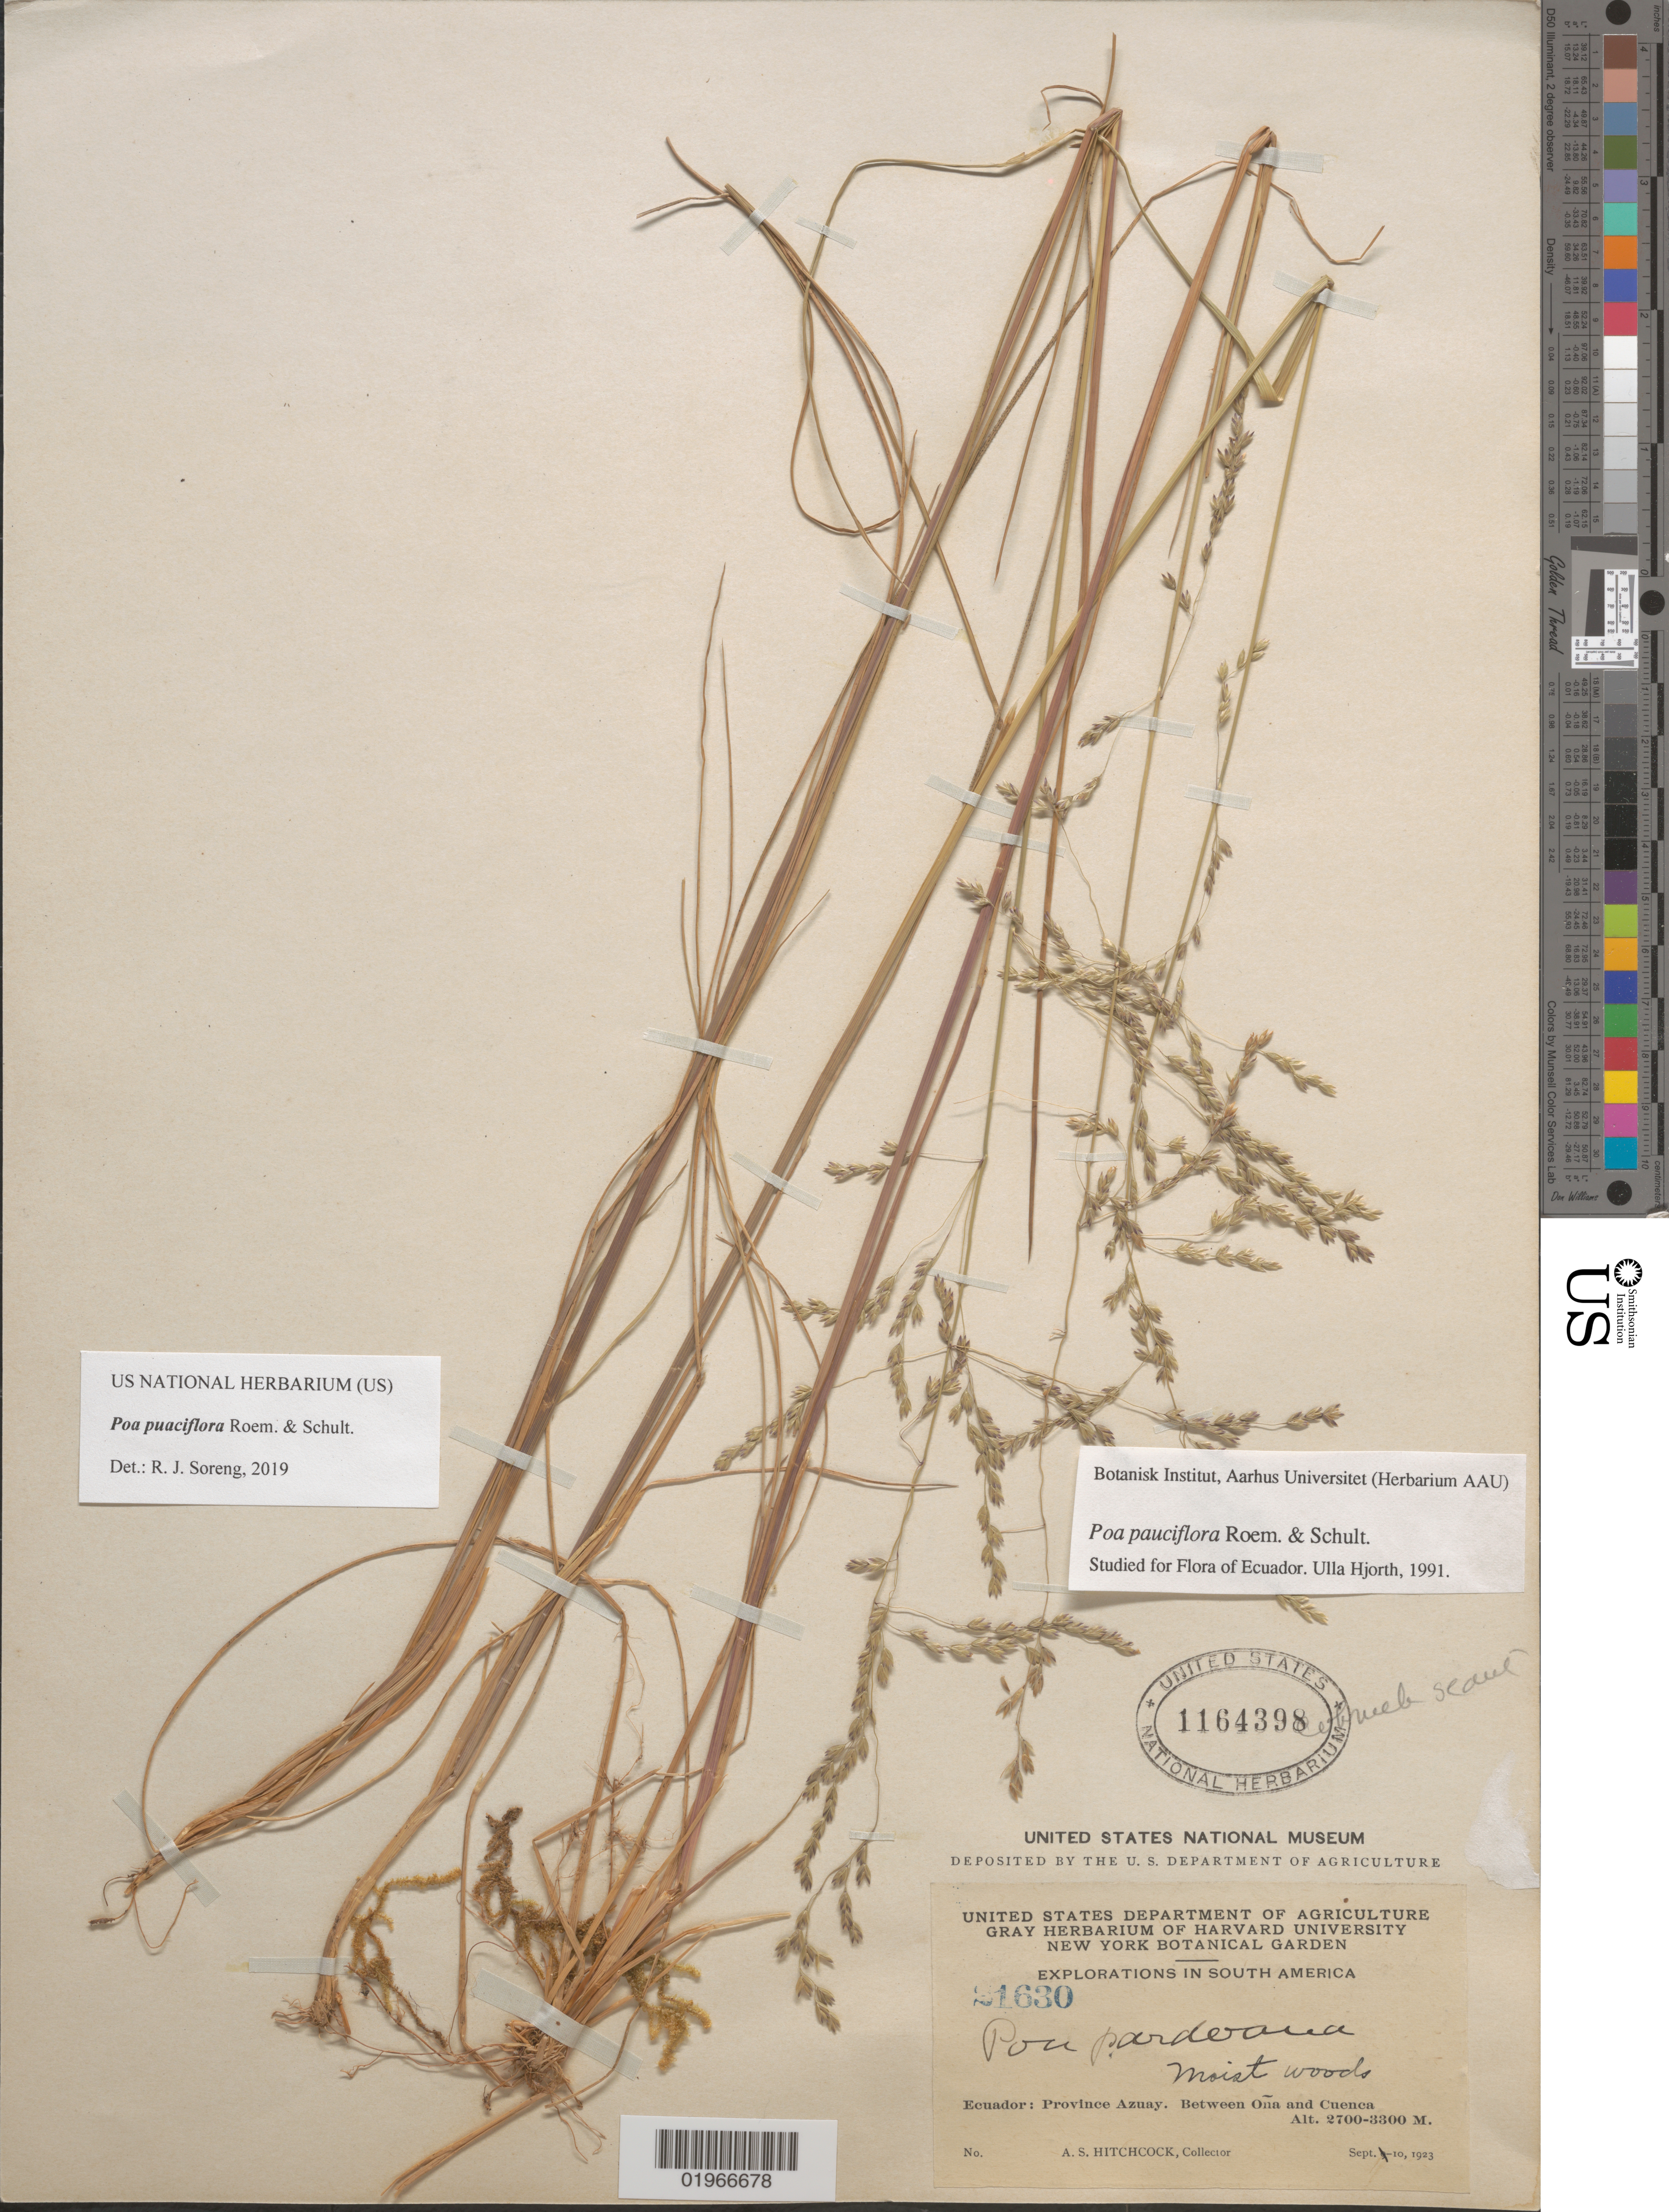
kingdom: Plantae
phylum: Tracheophyta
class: Liliopsida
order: Poales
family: Poaceae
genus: Poa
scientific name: Poa pauciflora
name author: Roem. & Schult.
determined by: Soreng, Robert J., Research Associate (BOT), Smithsonian Institution - National Museum of Natural History (UNITED STATES)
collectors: A. S. Hitchcock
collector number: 21630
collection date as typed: Sept. 10, 1923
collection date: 1923-09-10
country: Ecuador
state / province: Azuay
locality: Between Oña and Cuenca.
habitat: moist woods.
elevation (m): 2700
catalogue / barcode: US 1164398